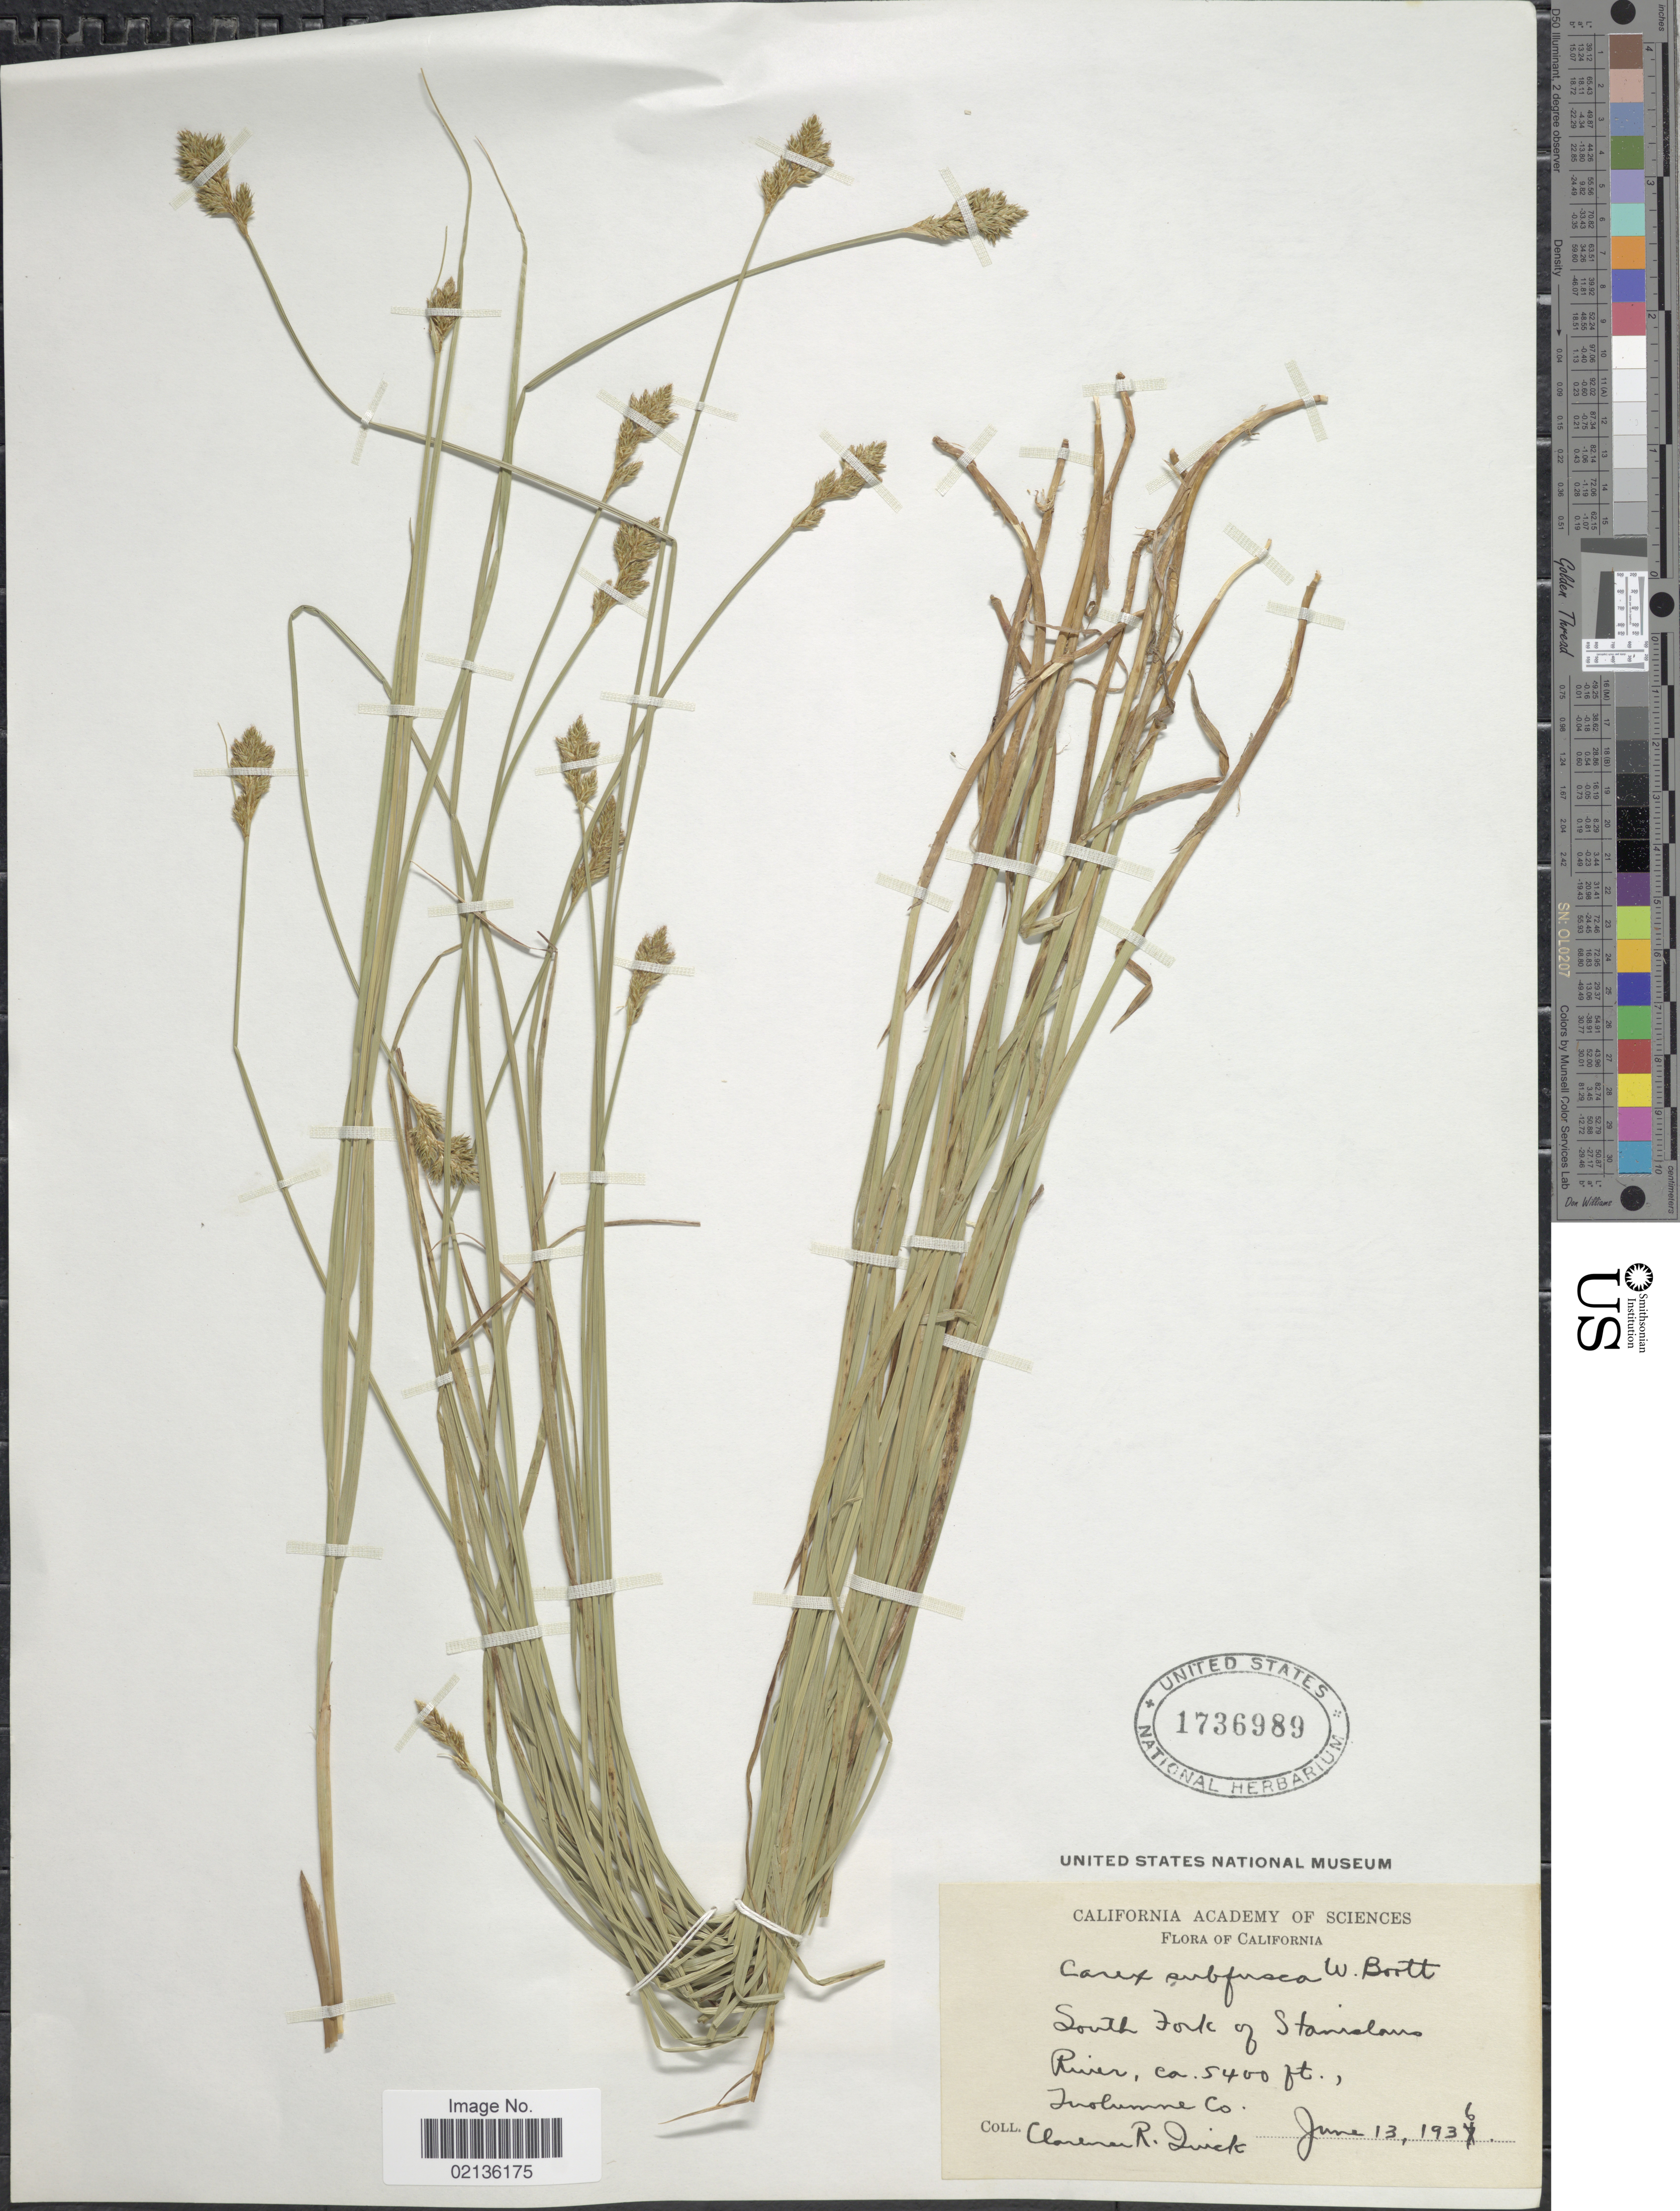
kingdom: Plantae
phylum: Tracheophyta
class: Liliopsida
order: Poales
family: Cyperaceae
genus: Carex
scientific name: Carex subfusca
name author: W. Boott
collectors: C. Quick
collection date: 1936-06-13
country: United States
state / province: California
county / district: Tuolumne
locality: South Fork of Stanilaus River, Tuolumne Co.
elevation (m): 1646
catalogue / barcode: US 1736989